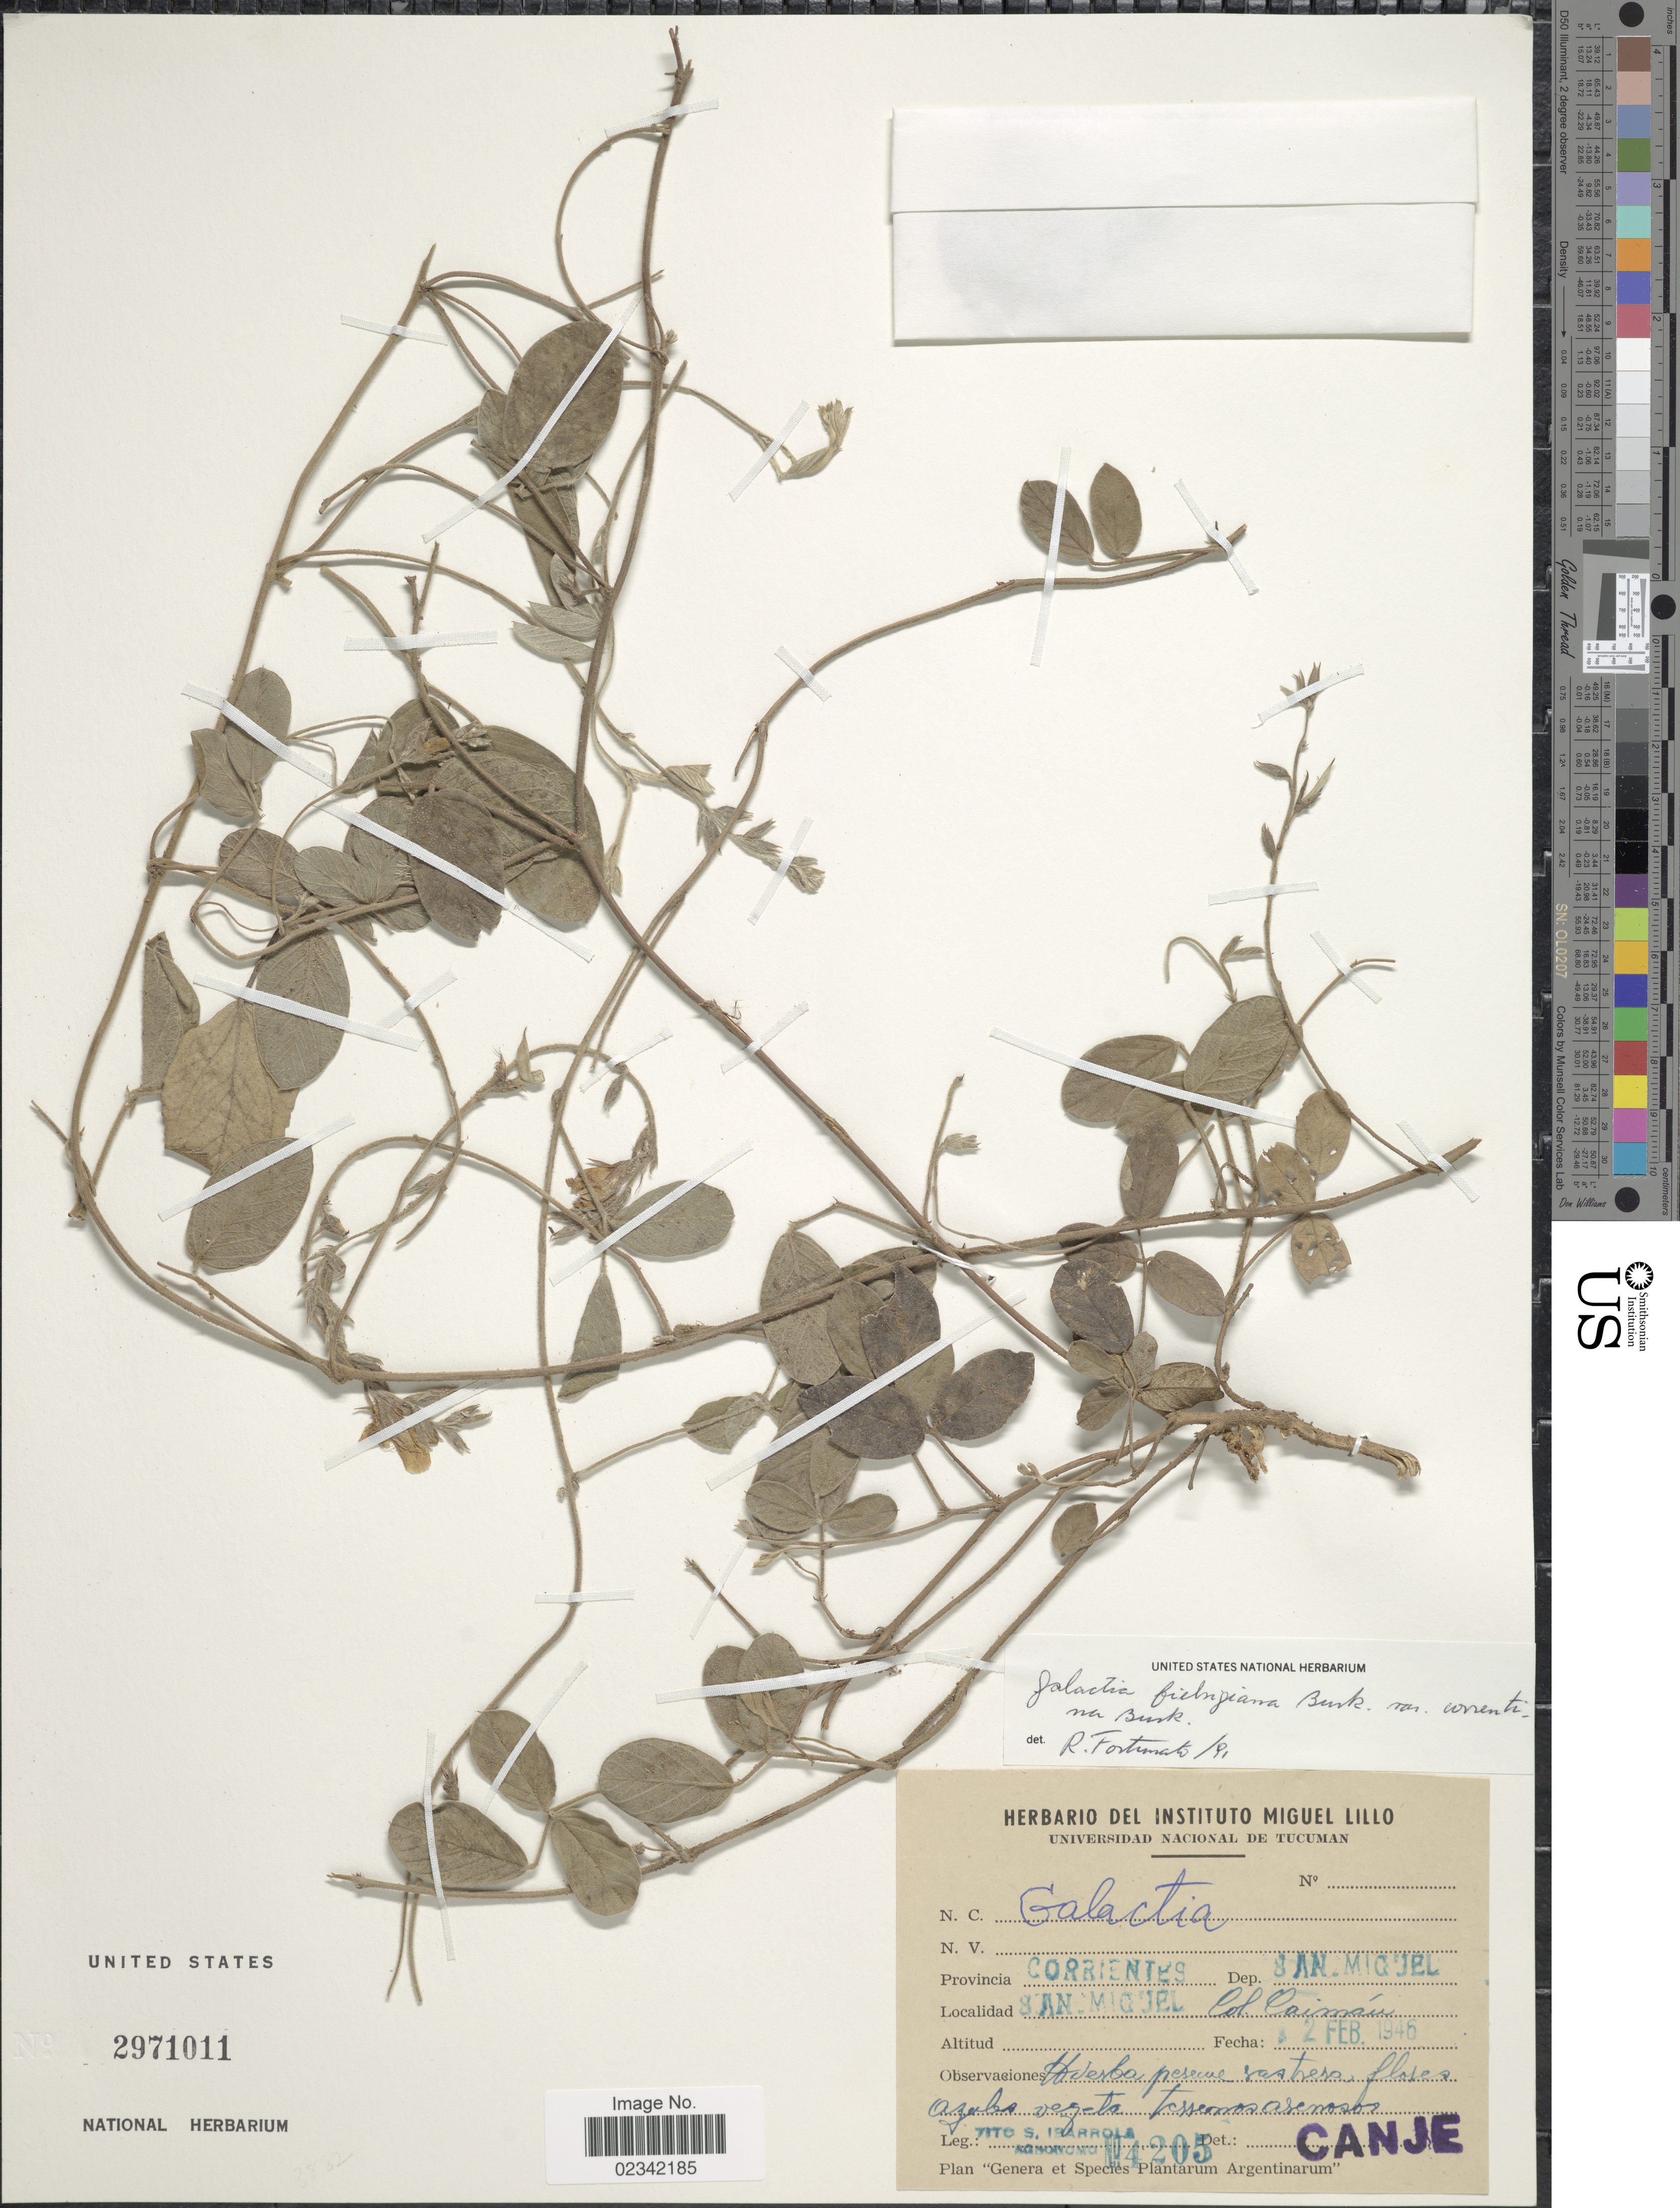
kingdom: Plantae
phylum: Tracheophyta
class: Magnoliopsida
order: Fabales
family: Fabaceae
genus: Galactia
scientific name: Galactia fiebrigiana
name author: Burkart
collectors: T. Ibarrola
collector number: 4205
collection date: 1946-02-02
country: Argentina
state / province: Corrientes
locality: Provincia Corrientes, Dep. San Miguel, San Miguel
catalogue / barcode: US 2971011